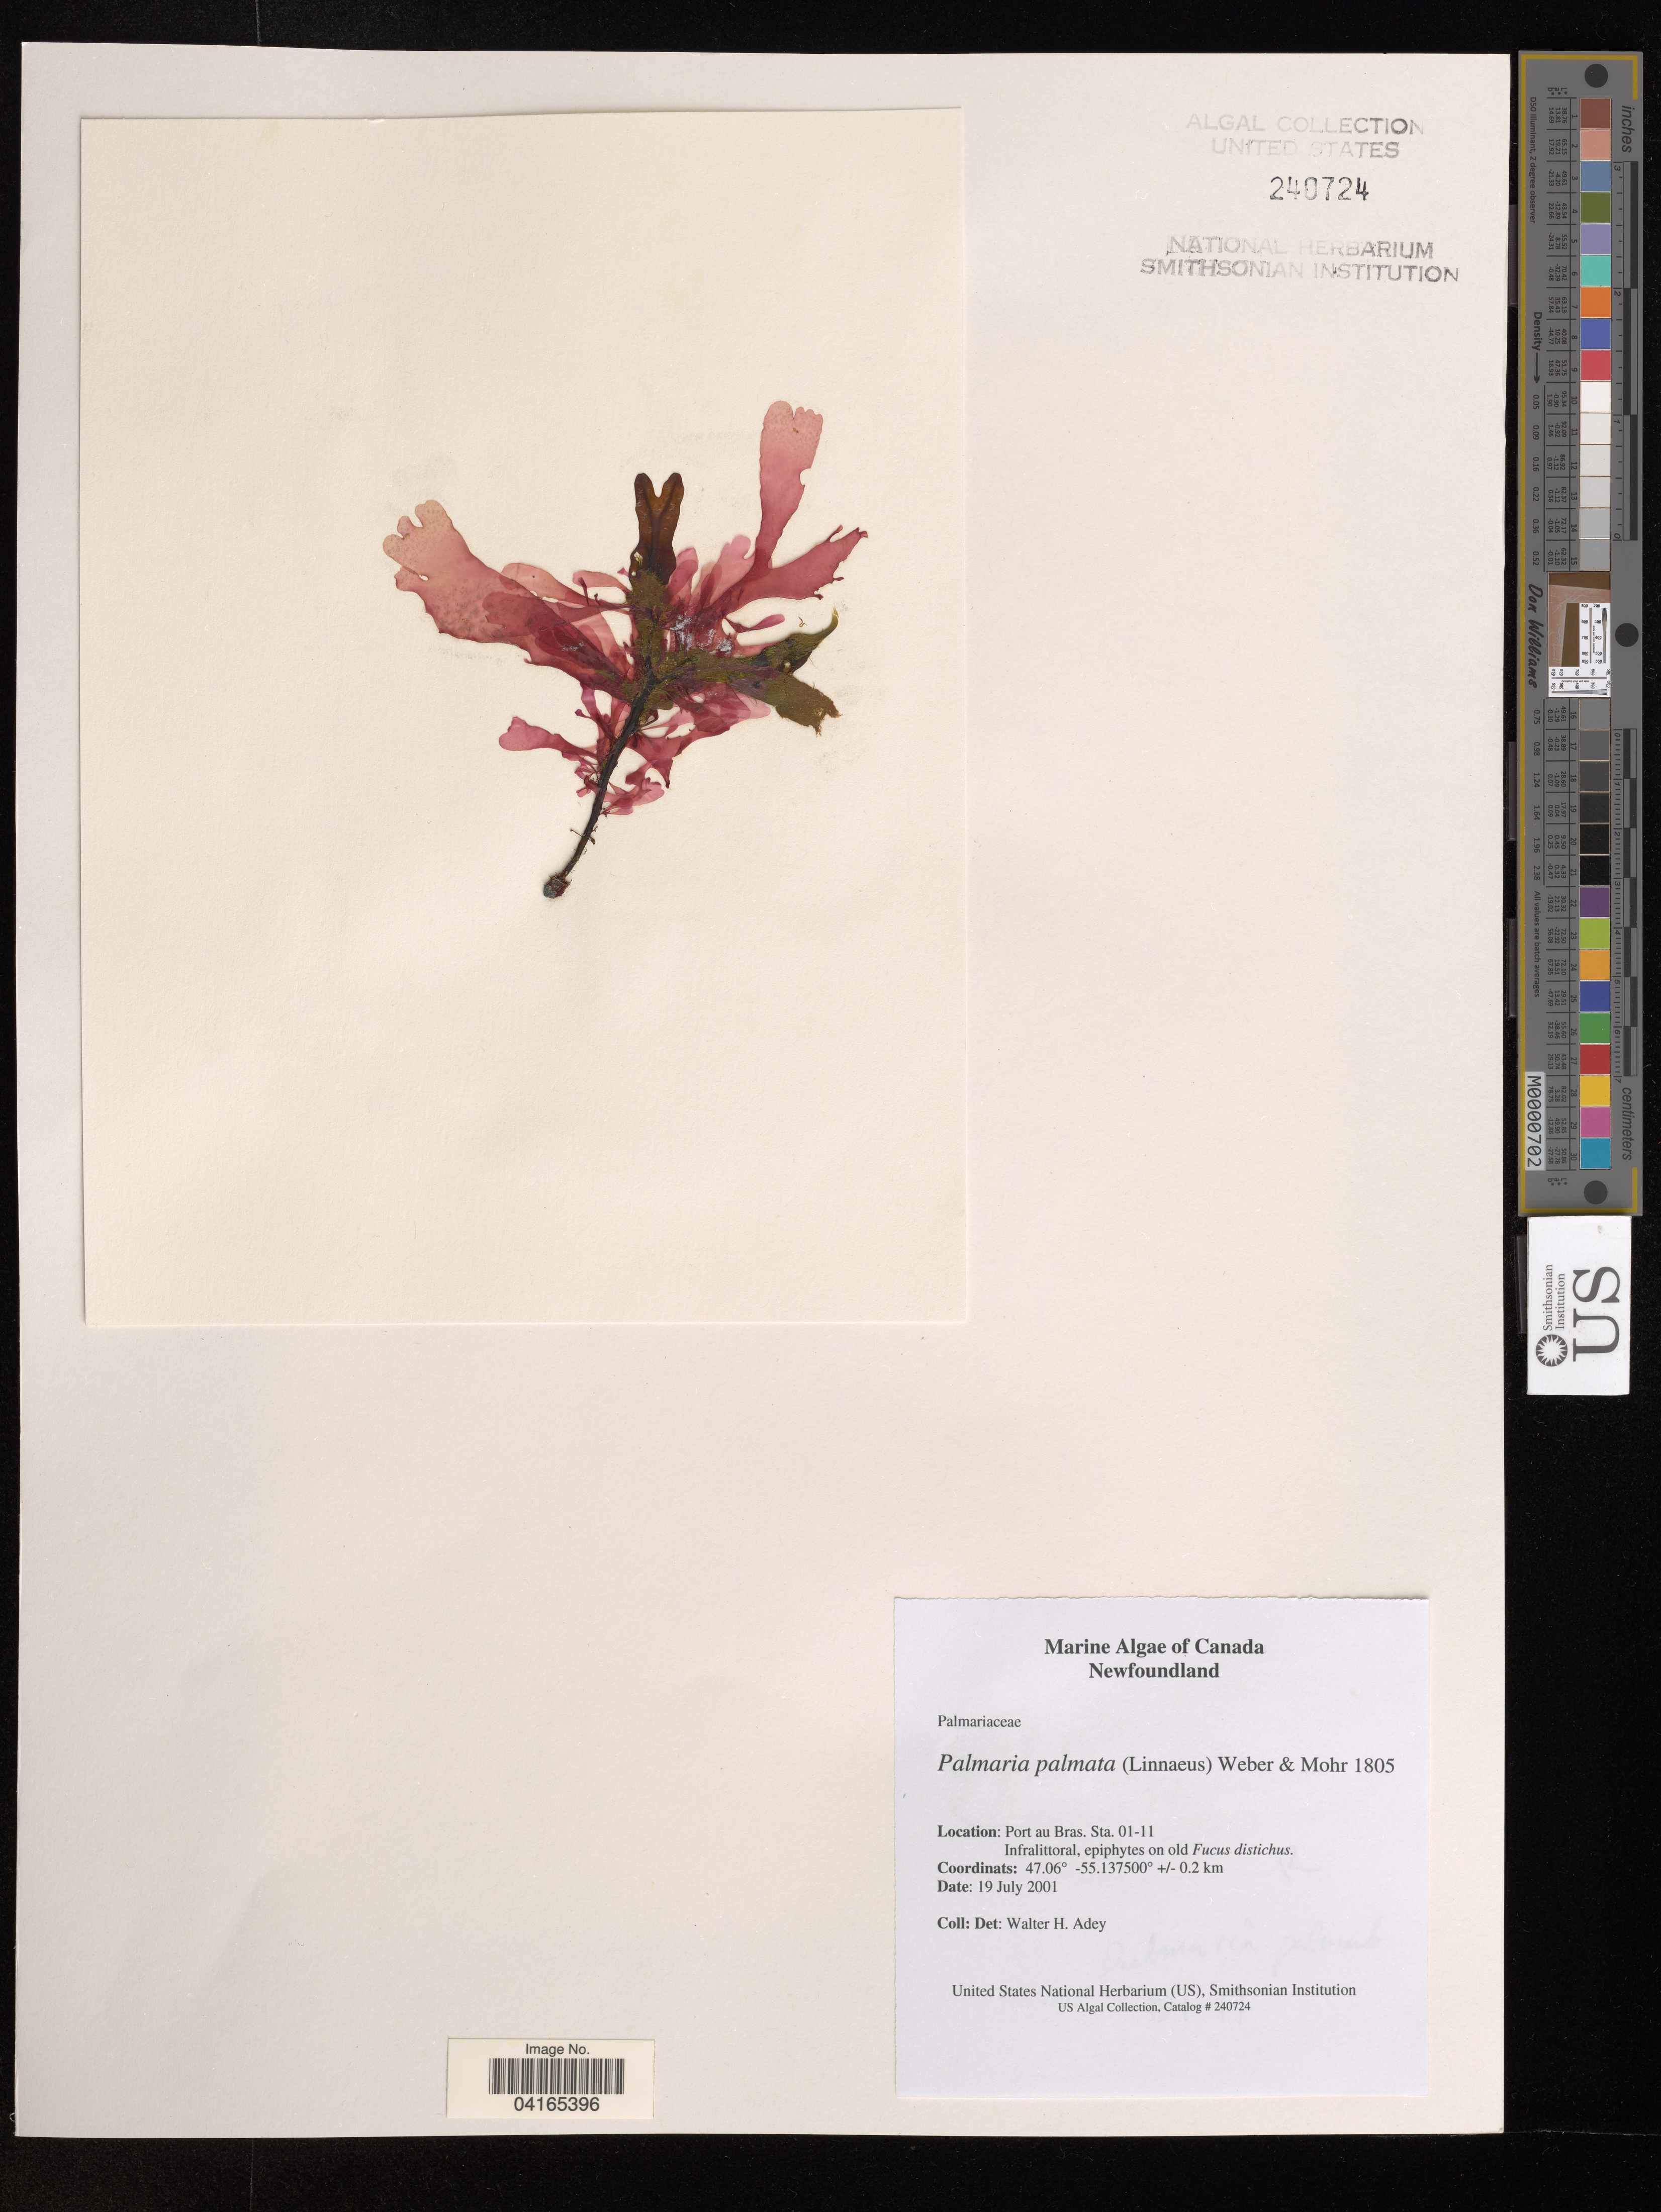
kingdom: Plantae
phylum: Rhodophyta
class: Florideophyceae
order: Palmariales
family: Palmariaceae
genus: Palmaria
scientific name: Palmaria palmata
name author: (L.) F. Weber & D. Mohr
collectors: W. H. Adey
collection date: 2001-07-19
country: Canada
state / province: Newfoundland and Labrador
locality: Port au Bras. Sta. 01-11.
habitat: Epiphytes on old Fucus distichus.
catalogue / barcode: US 240724